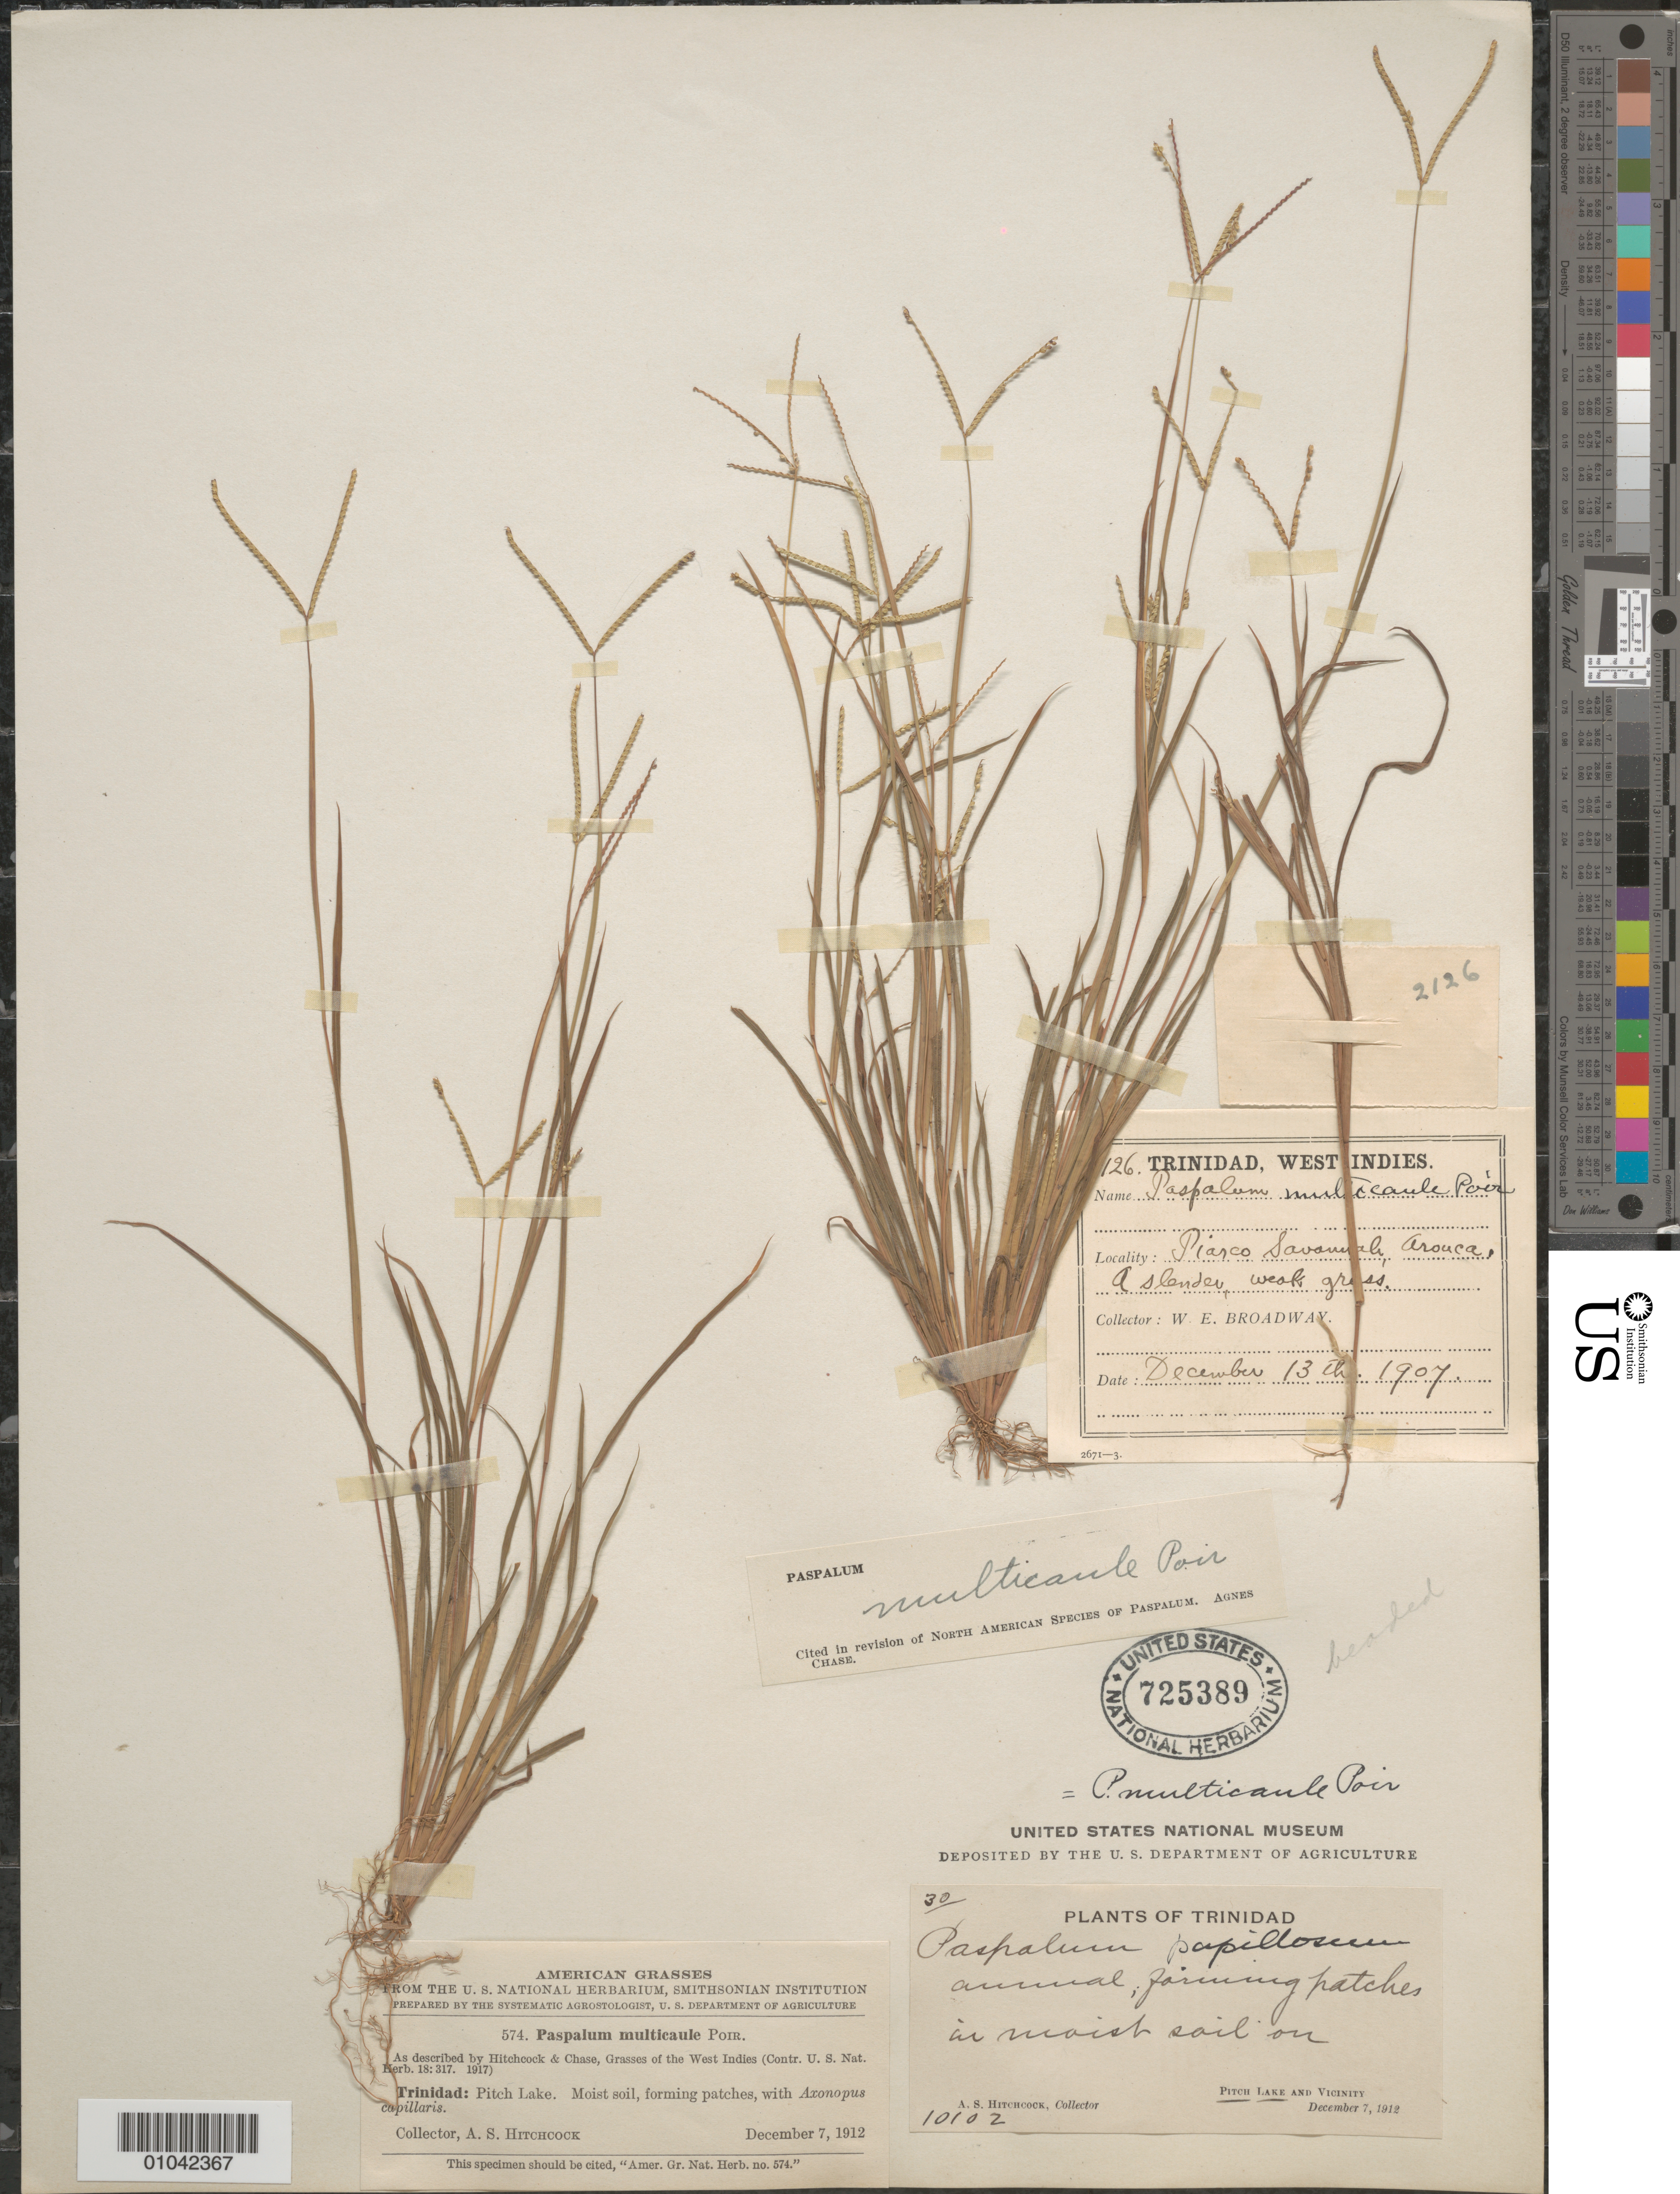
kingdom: Plantae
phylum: Tracheophyta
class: Liliopsida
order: Poales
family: Poaceae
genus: Paspalum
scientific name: Paspalum multicaule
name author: Poir.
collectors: A. S. Hitchcock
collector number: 10102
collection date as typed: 07 Dec 1912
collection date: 1912-12-07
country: Trinidad and Tobago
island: Trinidad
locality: Pitch Lake and vicinity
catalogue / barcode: US 725389